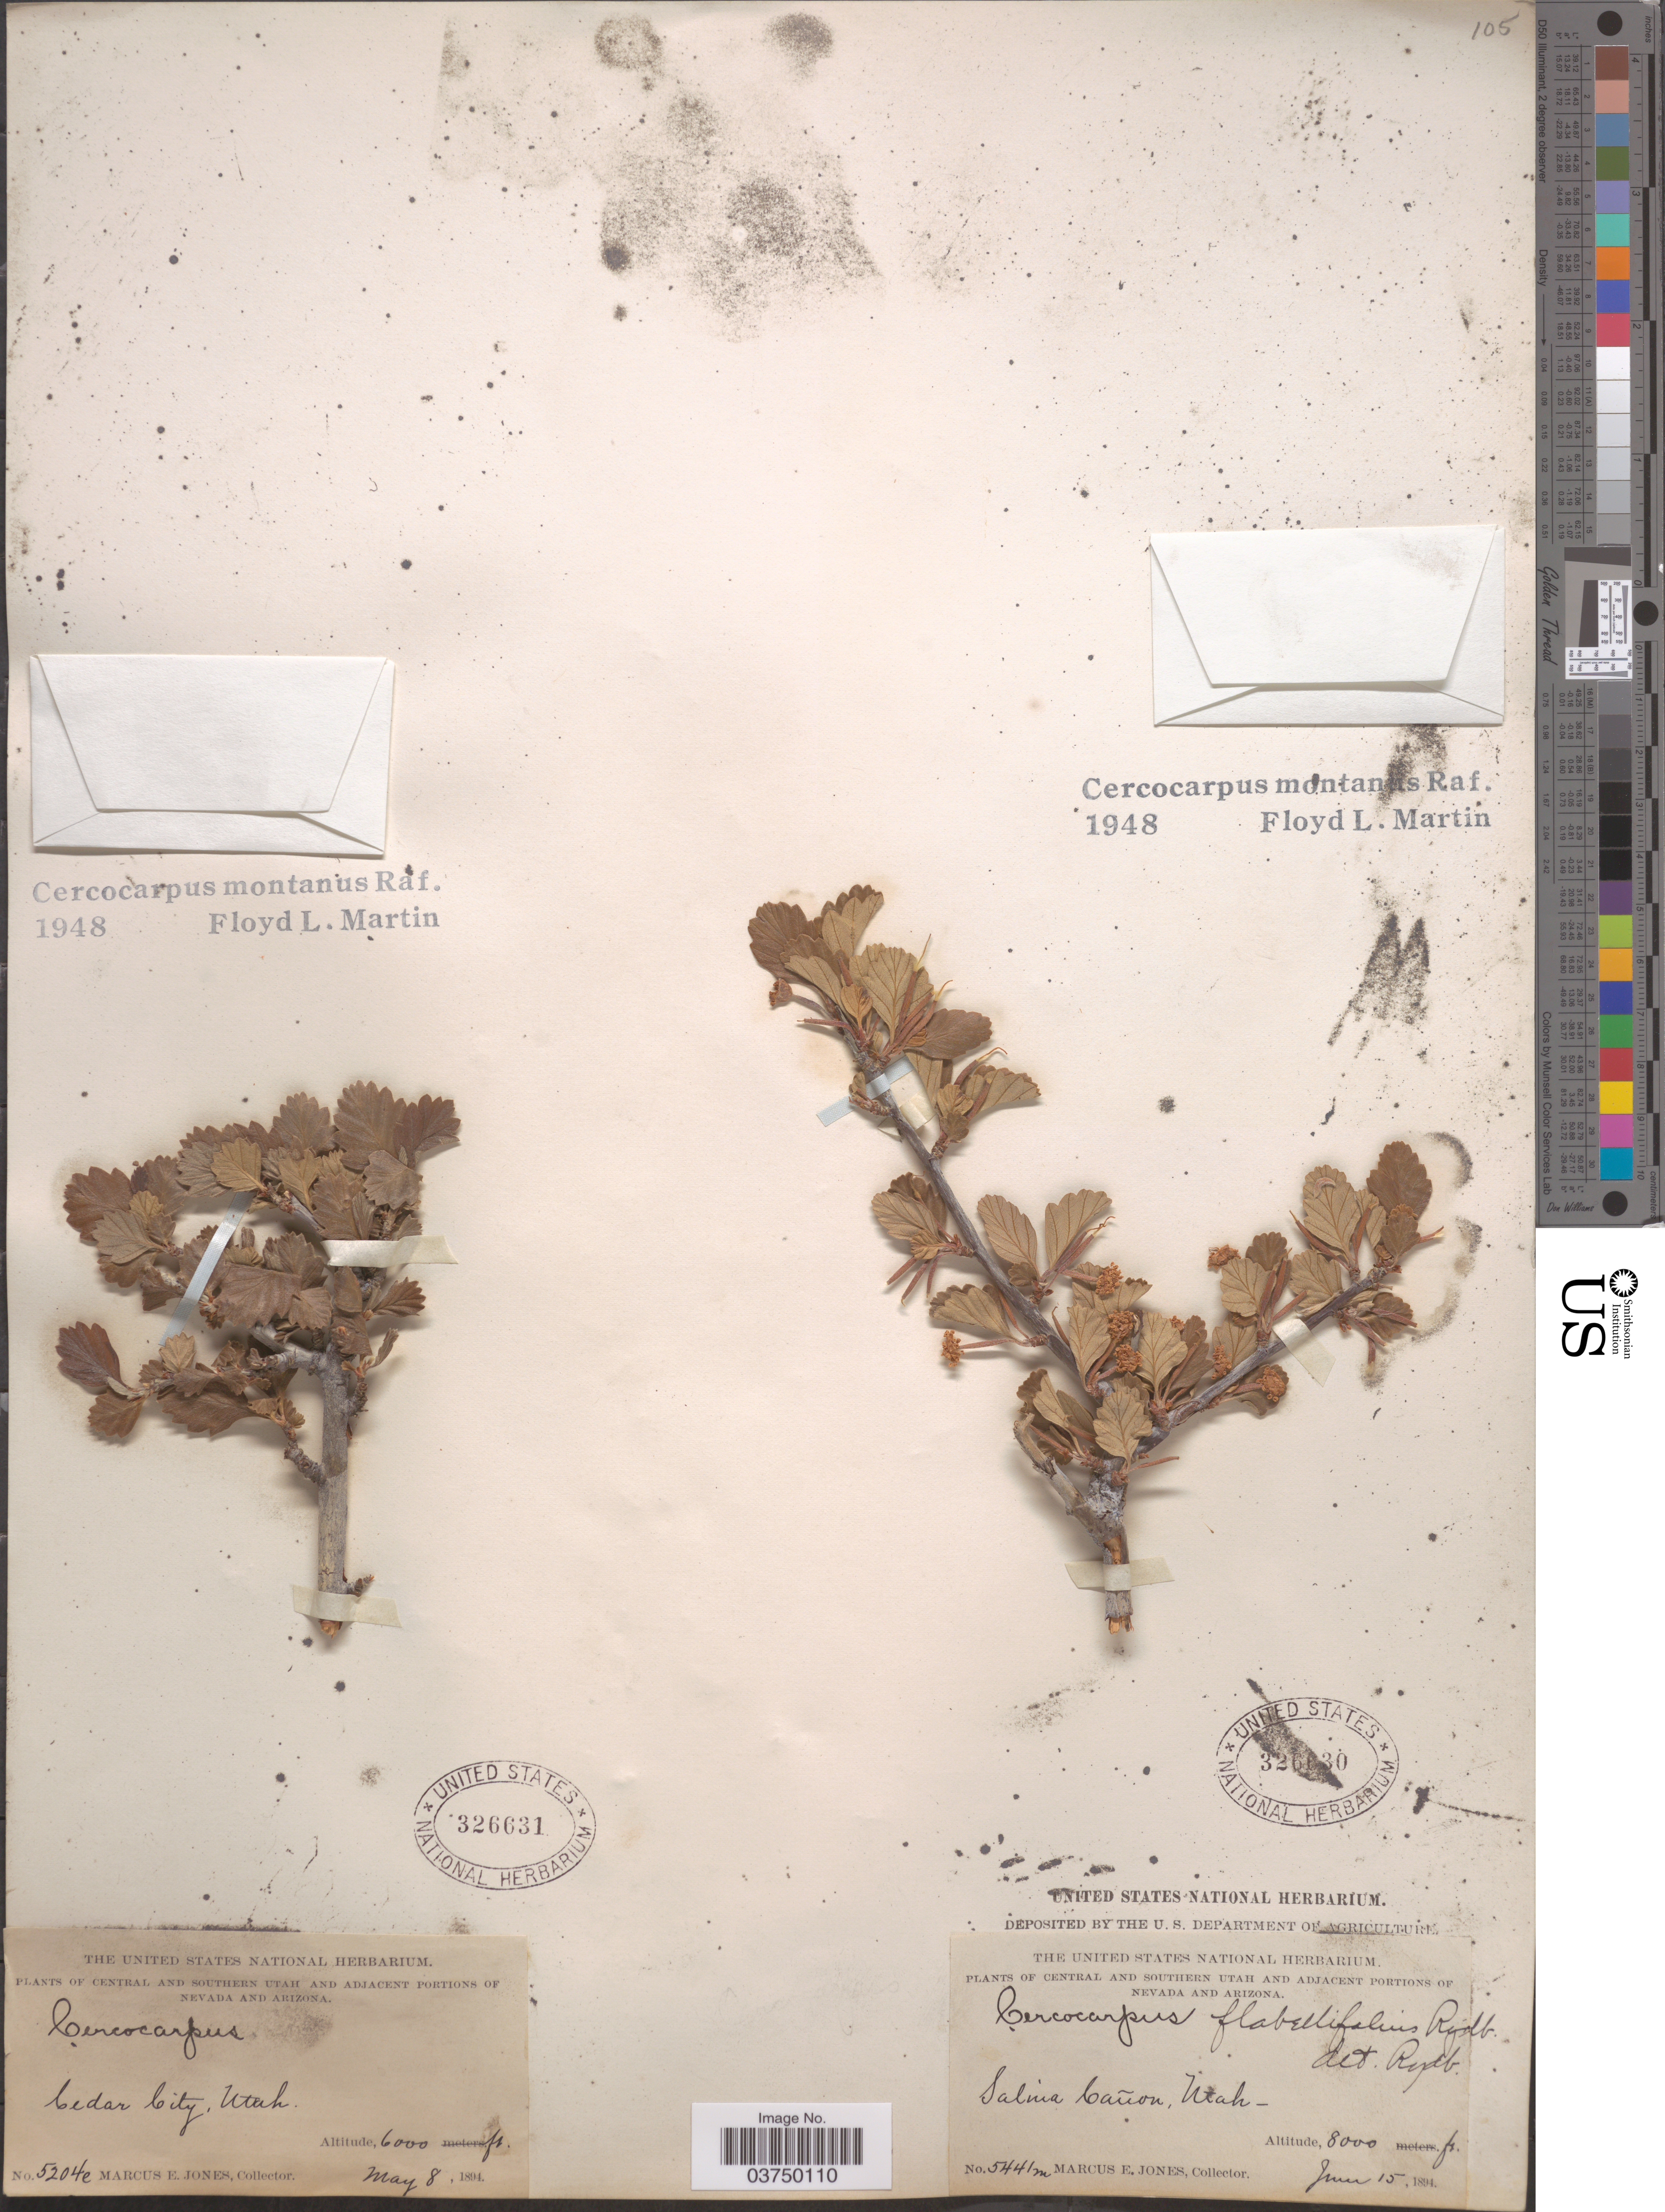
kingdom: Plantae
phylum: Tracheophyta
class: Magnoliopsida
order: Rosales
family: Rosaceae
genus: Cercocarpus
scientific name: Cercocarpus montanus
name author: Raf.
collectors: M. E. Jones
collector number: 5204e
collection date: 1894-05-08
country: United States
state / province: Utah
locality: Central and Southern Utah. Cedar City.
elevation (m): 1829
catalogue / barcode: US 326631